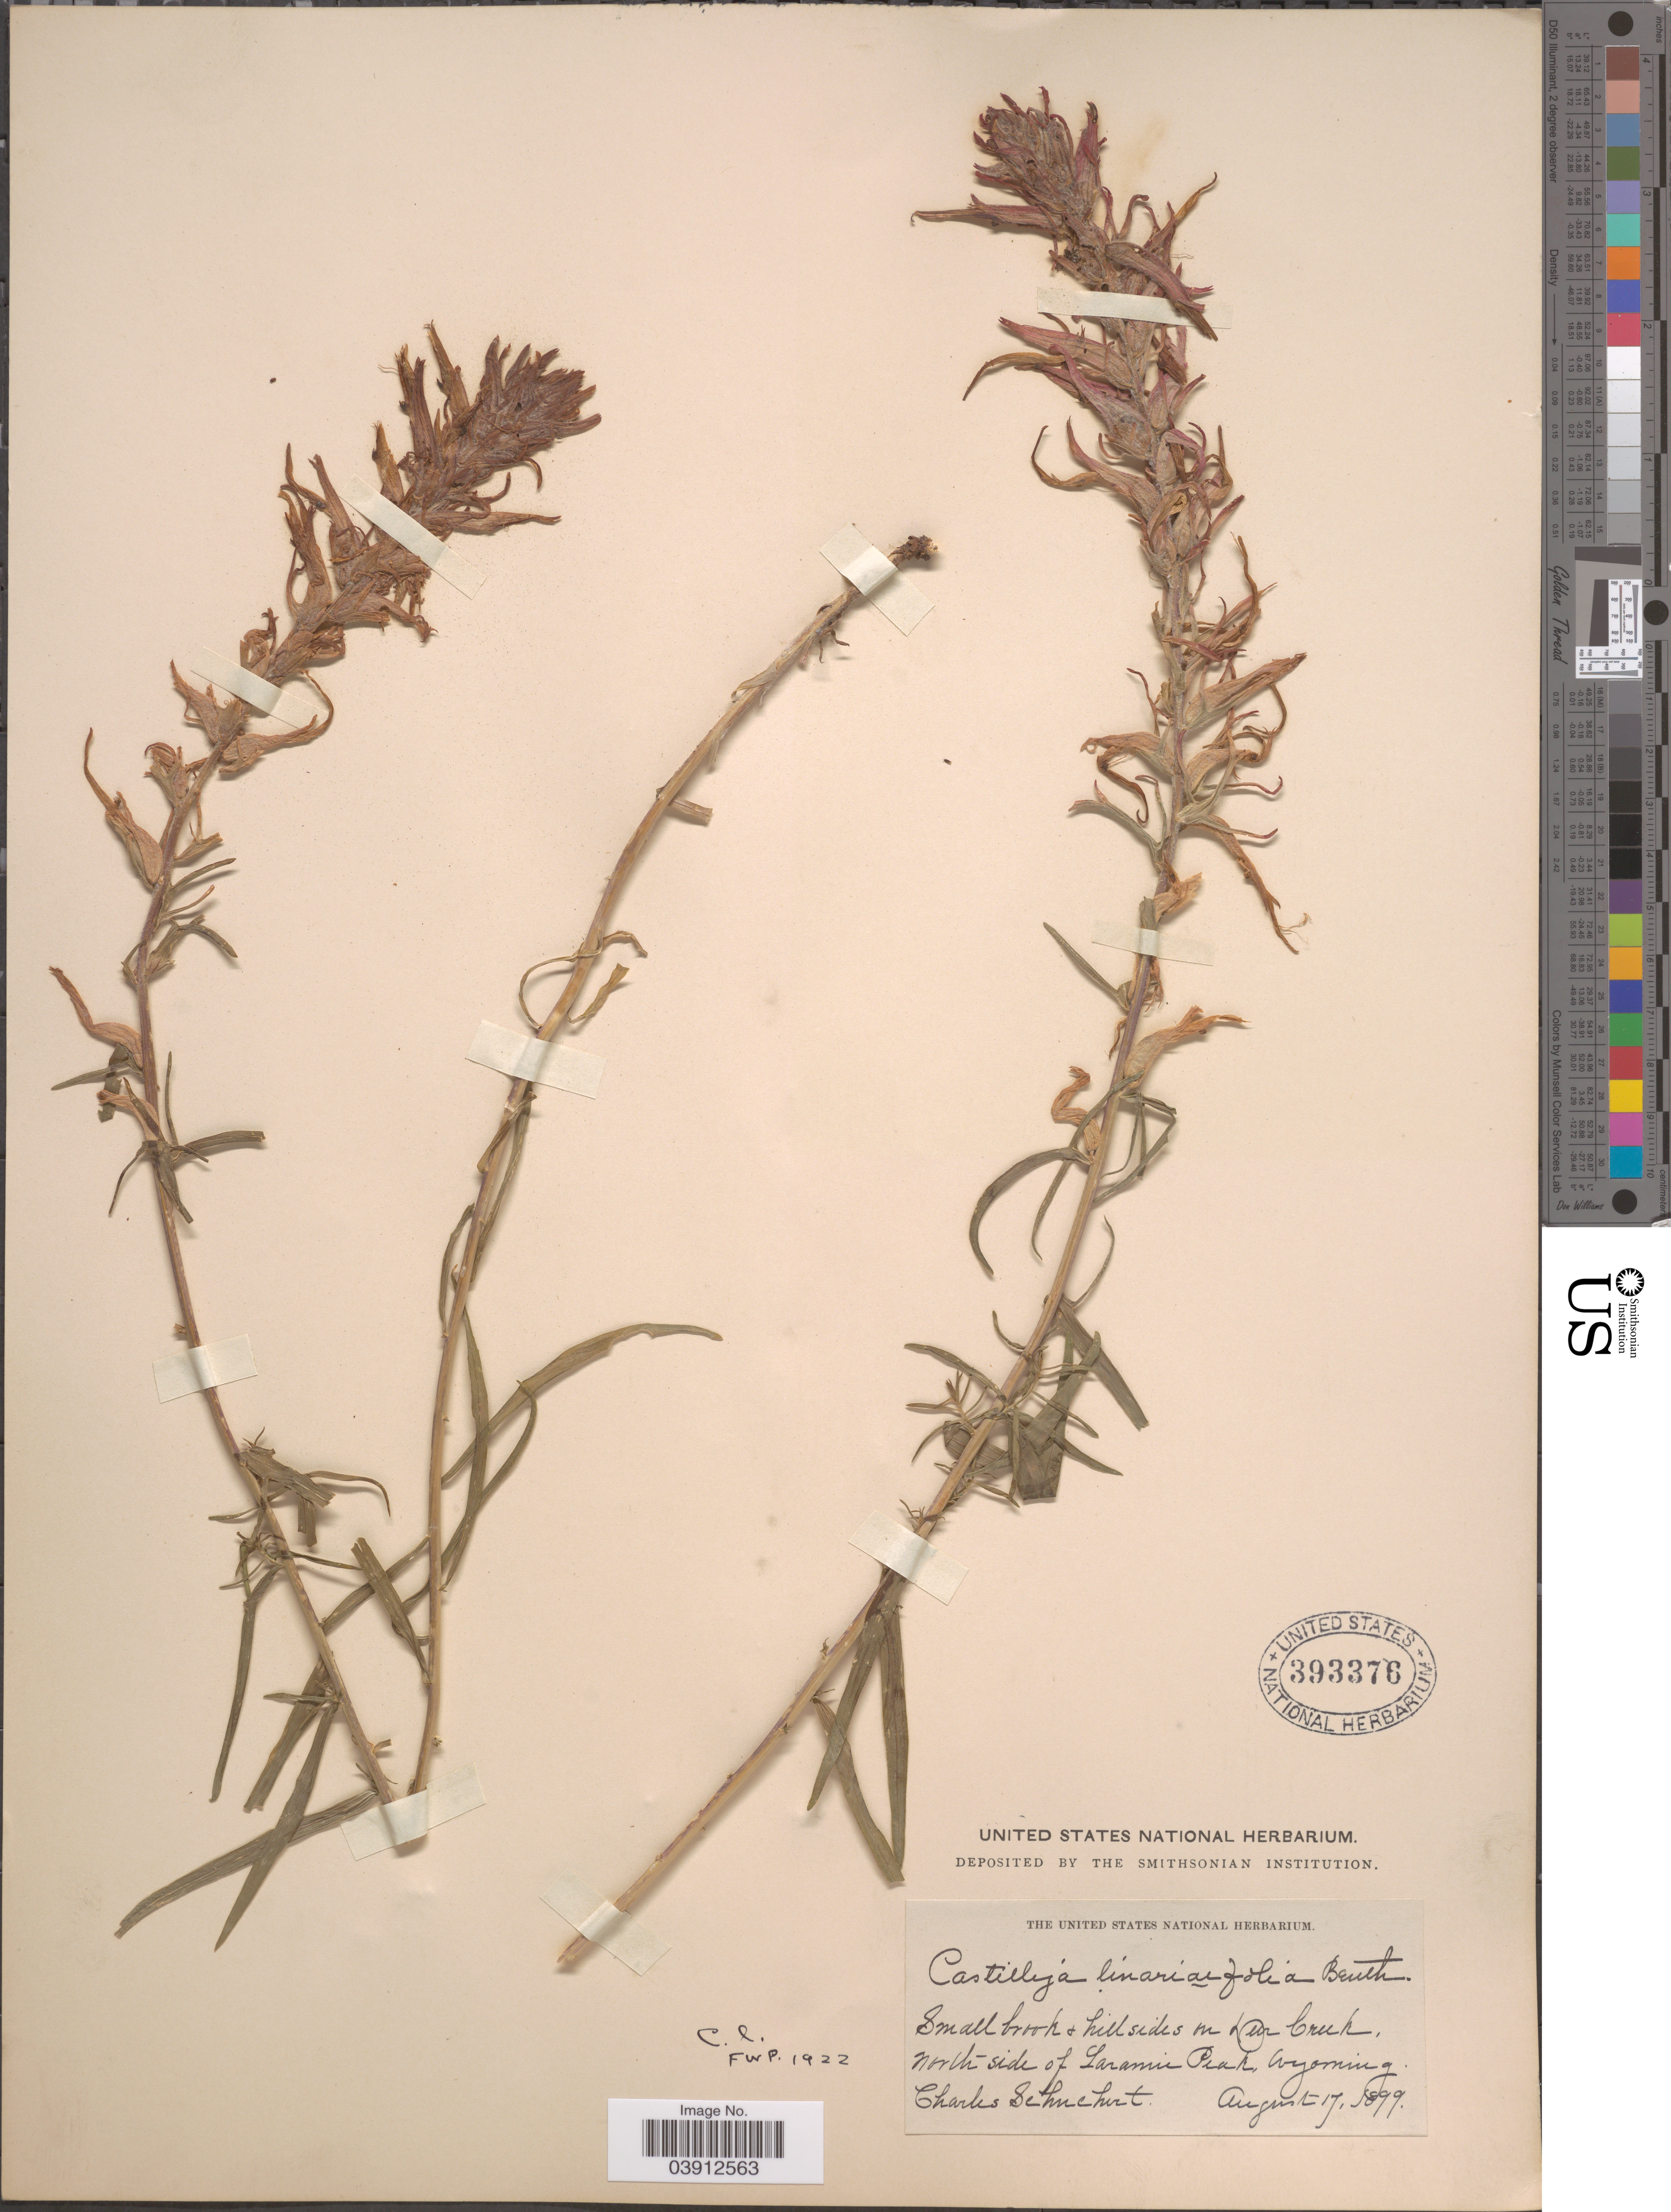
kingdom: Plantae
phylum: Tracheophyta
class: Magnoliopsida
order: Lamiales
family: Orobanchaceae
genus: Castilleja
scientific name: Castilleja linariifolia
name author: Benth.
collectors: C. Schuchert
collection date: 1899-08-17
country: United States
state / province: Wyoming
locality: Small brook + hillsides on Deer Creek, North side of Laramie Peak.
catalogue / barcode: US 393376